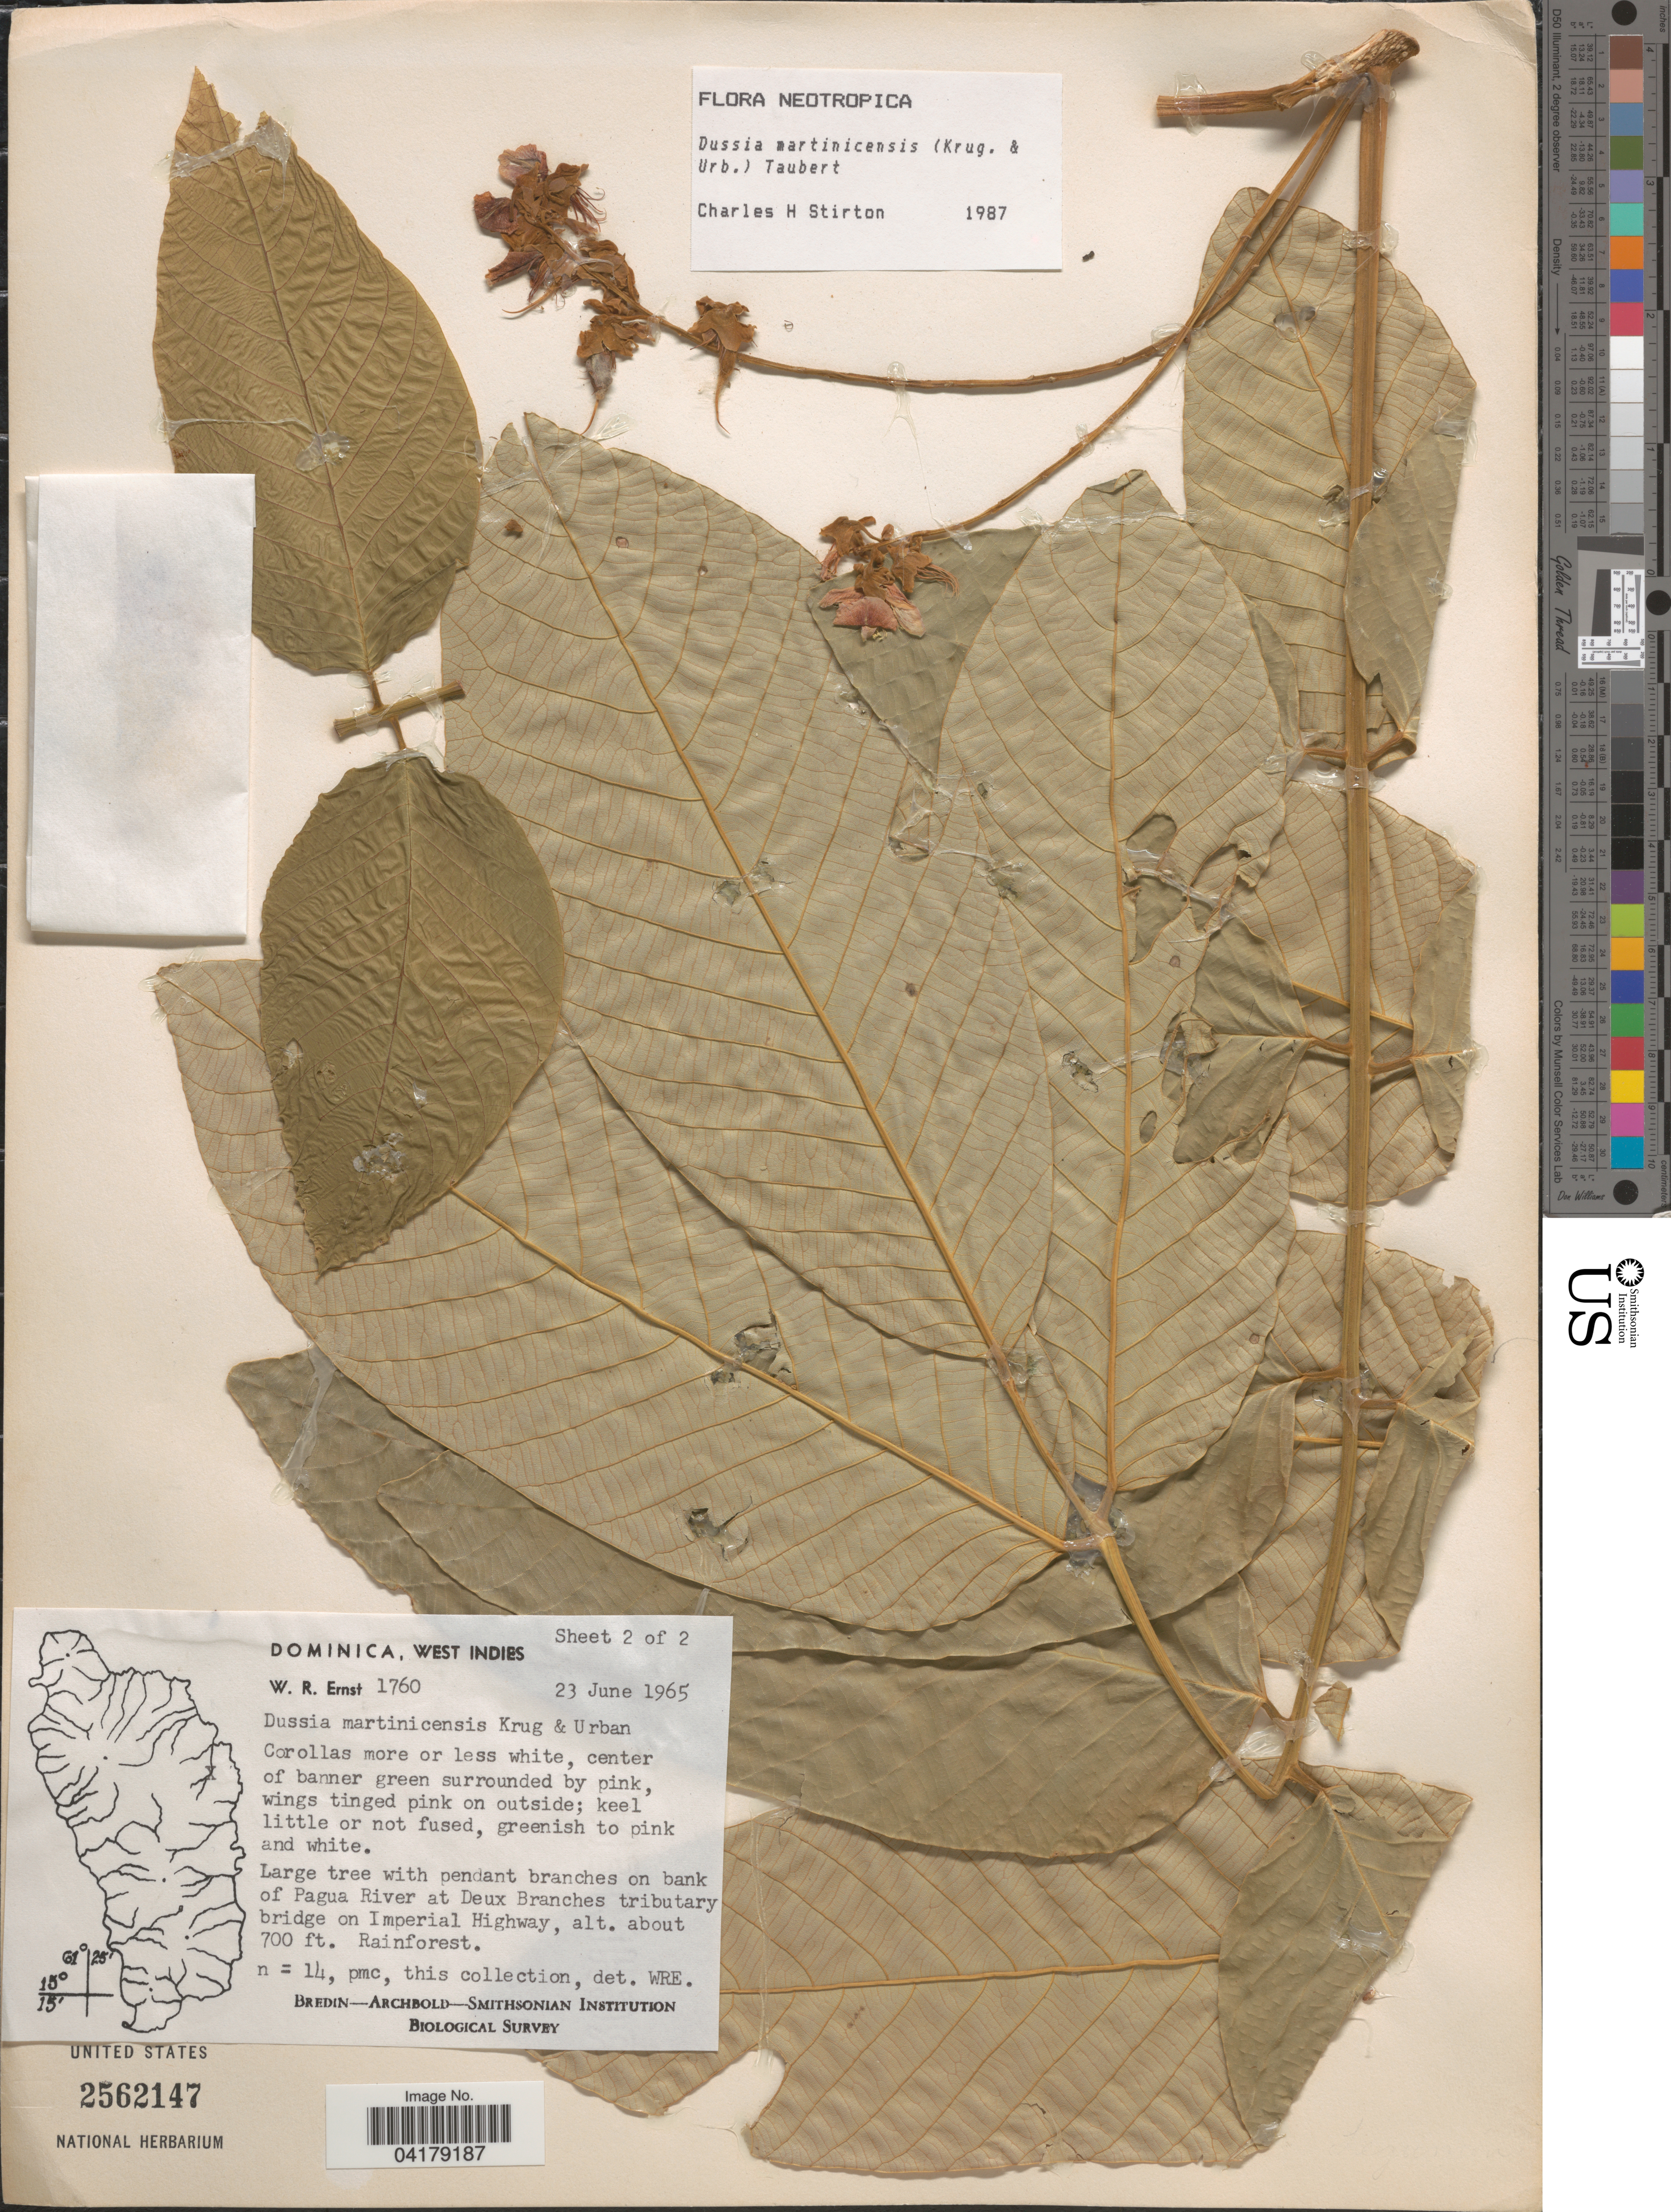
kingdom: Plantae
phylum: Tracheophyta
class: Magnoliopsida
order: Fabales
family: Fabaceae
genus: Dussia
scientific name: Dussia martinicensis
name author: Krug & Urb. ex Taub.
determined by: Stirton, Charles H.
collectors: W. R. Ernst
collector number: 1760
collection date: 1965-06-23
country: Dominica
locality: Large tree with pendant branches on bank of Pagua River at Deux Branches tributary bridge on Imperial Highway. Bredin-Archbold-Smithsonian Institution Biological Survey.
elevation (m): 213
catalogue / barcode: US 2562147